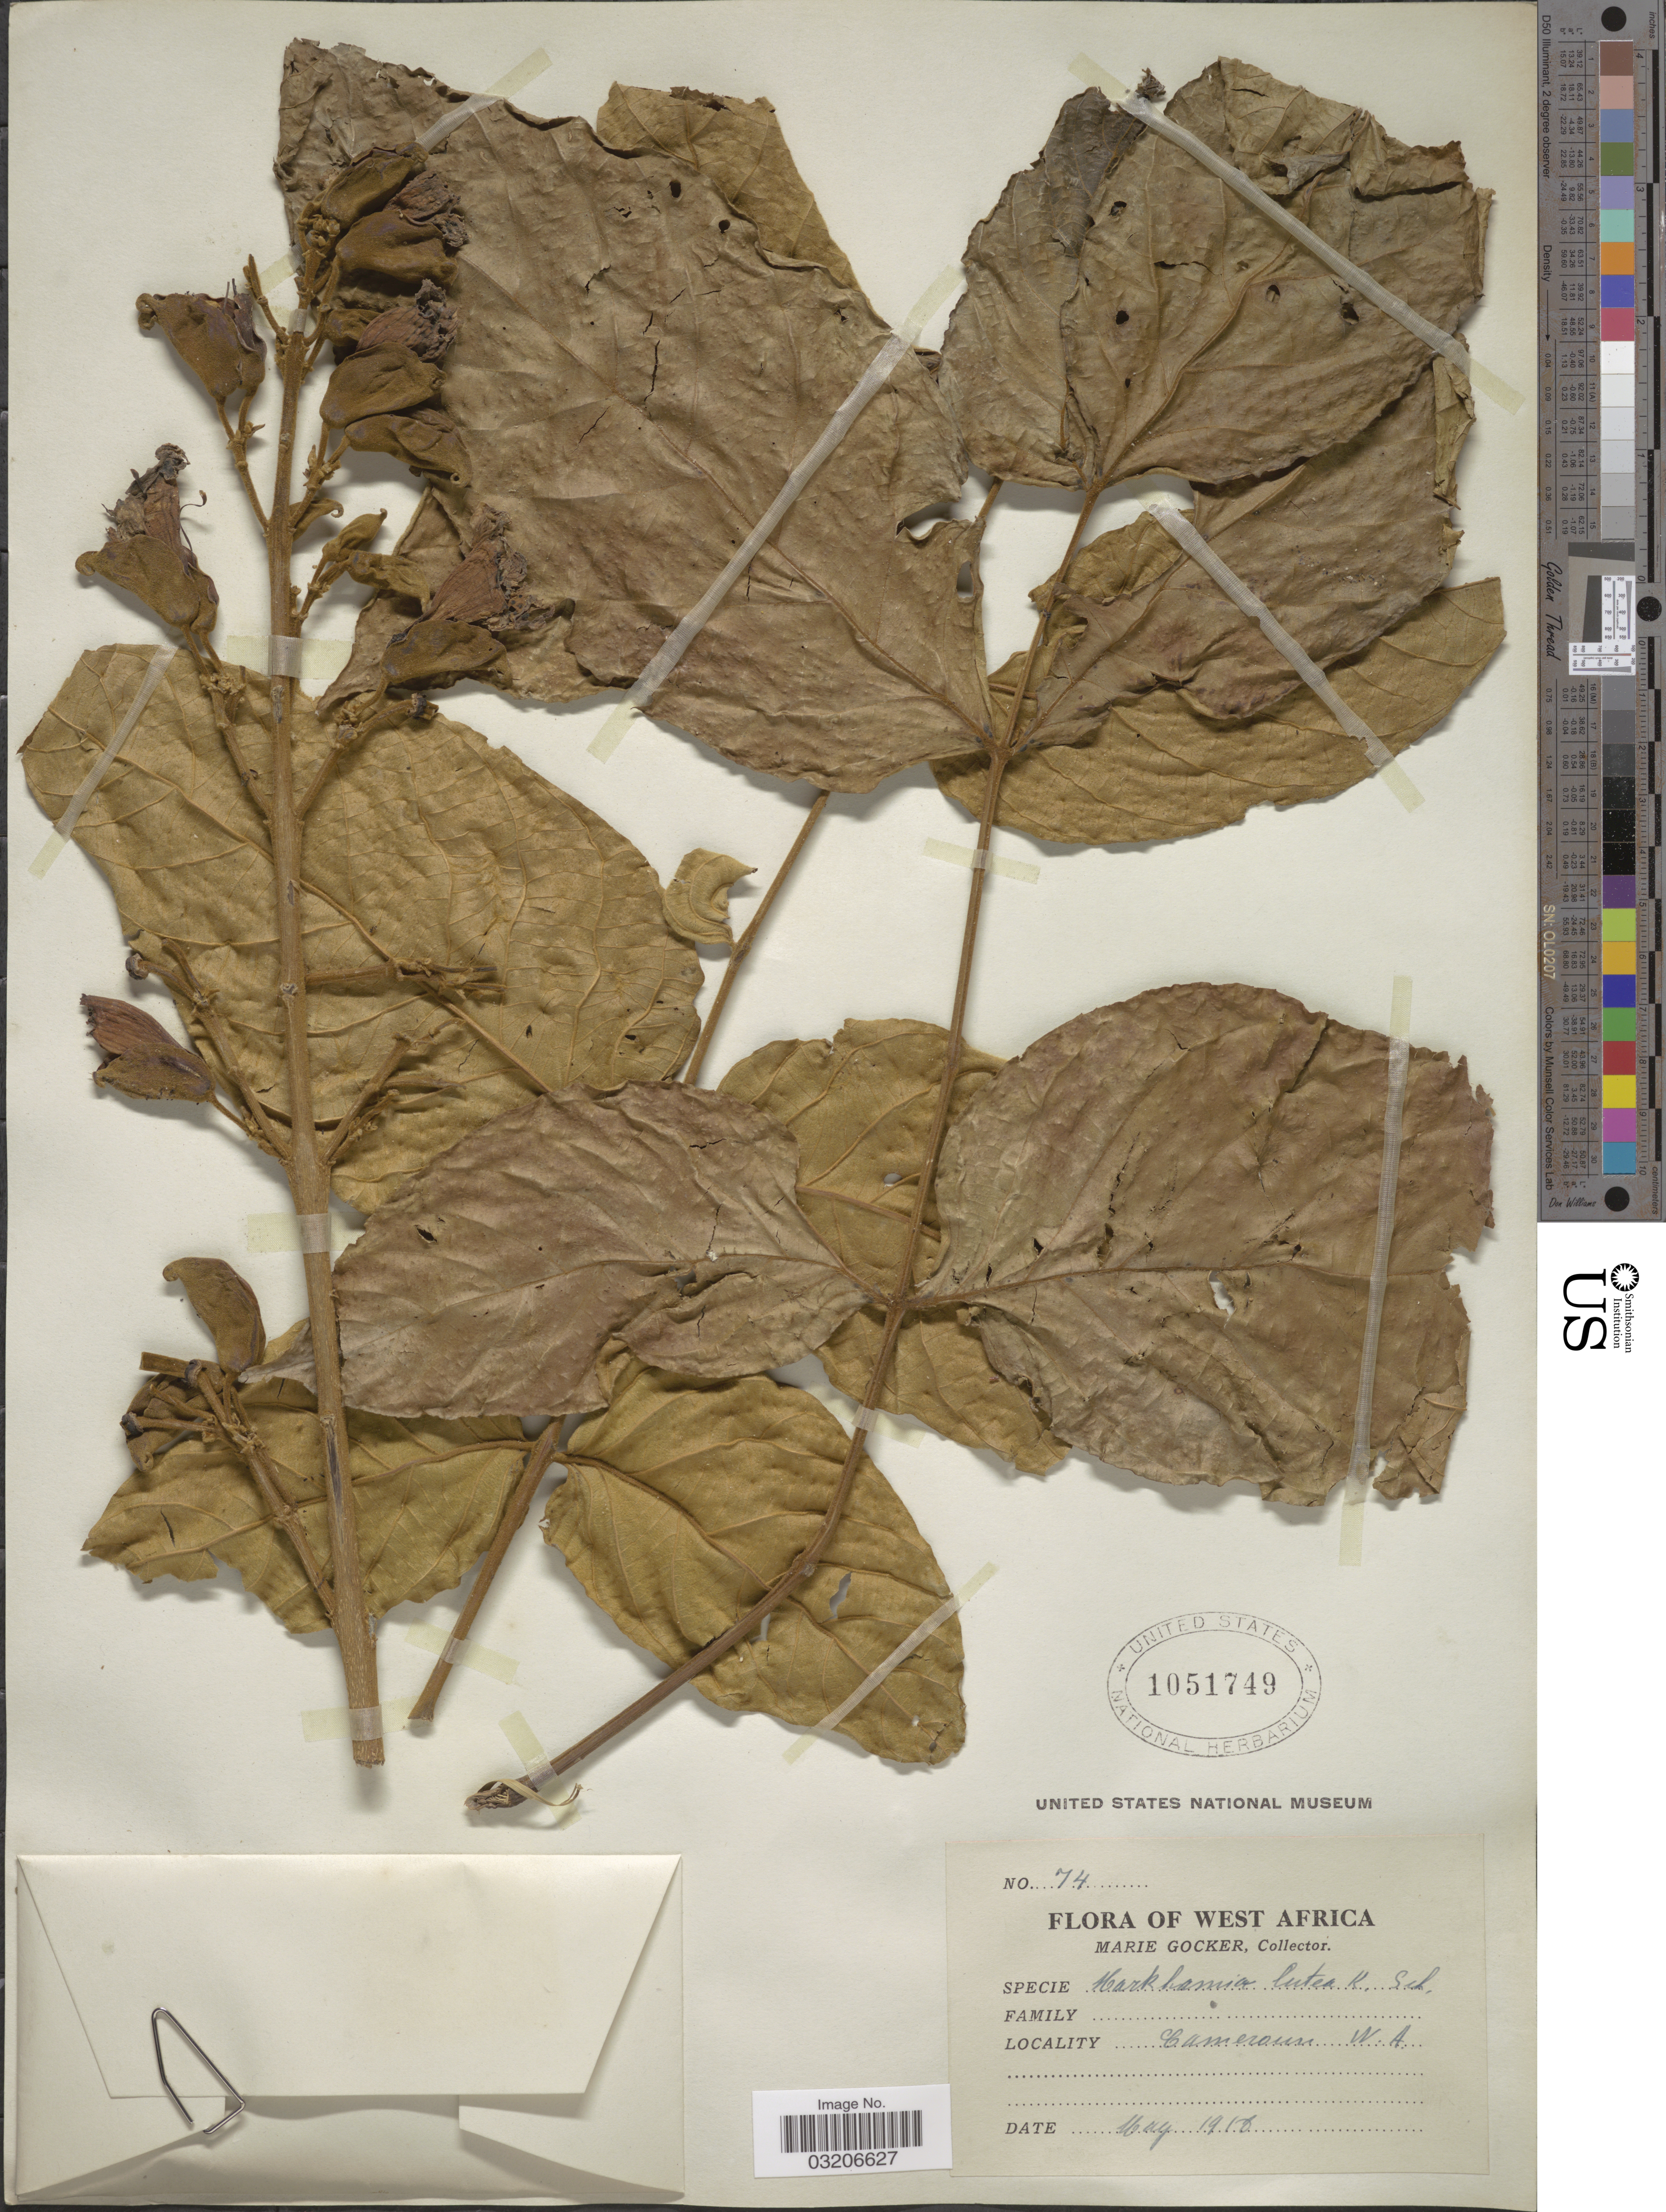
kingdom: Plantae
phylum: Tracheophyta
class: Magnoliopsida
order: Lamiales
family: Bignoniaceae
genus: Markhamia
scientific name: Markhamia lutea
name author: (Benth.) K. Schum.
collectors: M. Gocker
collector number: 74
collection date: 1916-05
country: Cameroon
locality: West Africa. Cameroun.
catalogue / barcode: US 1051749